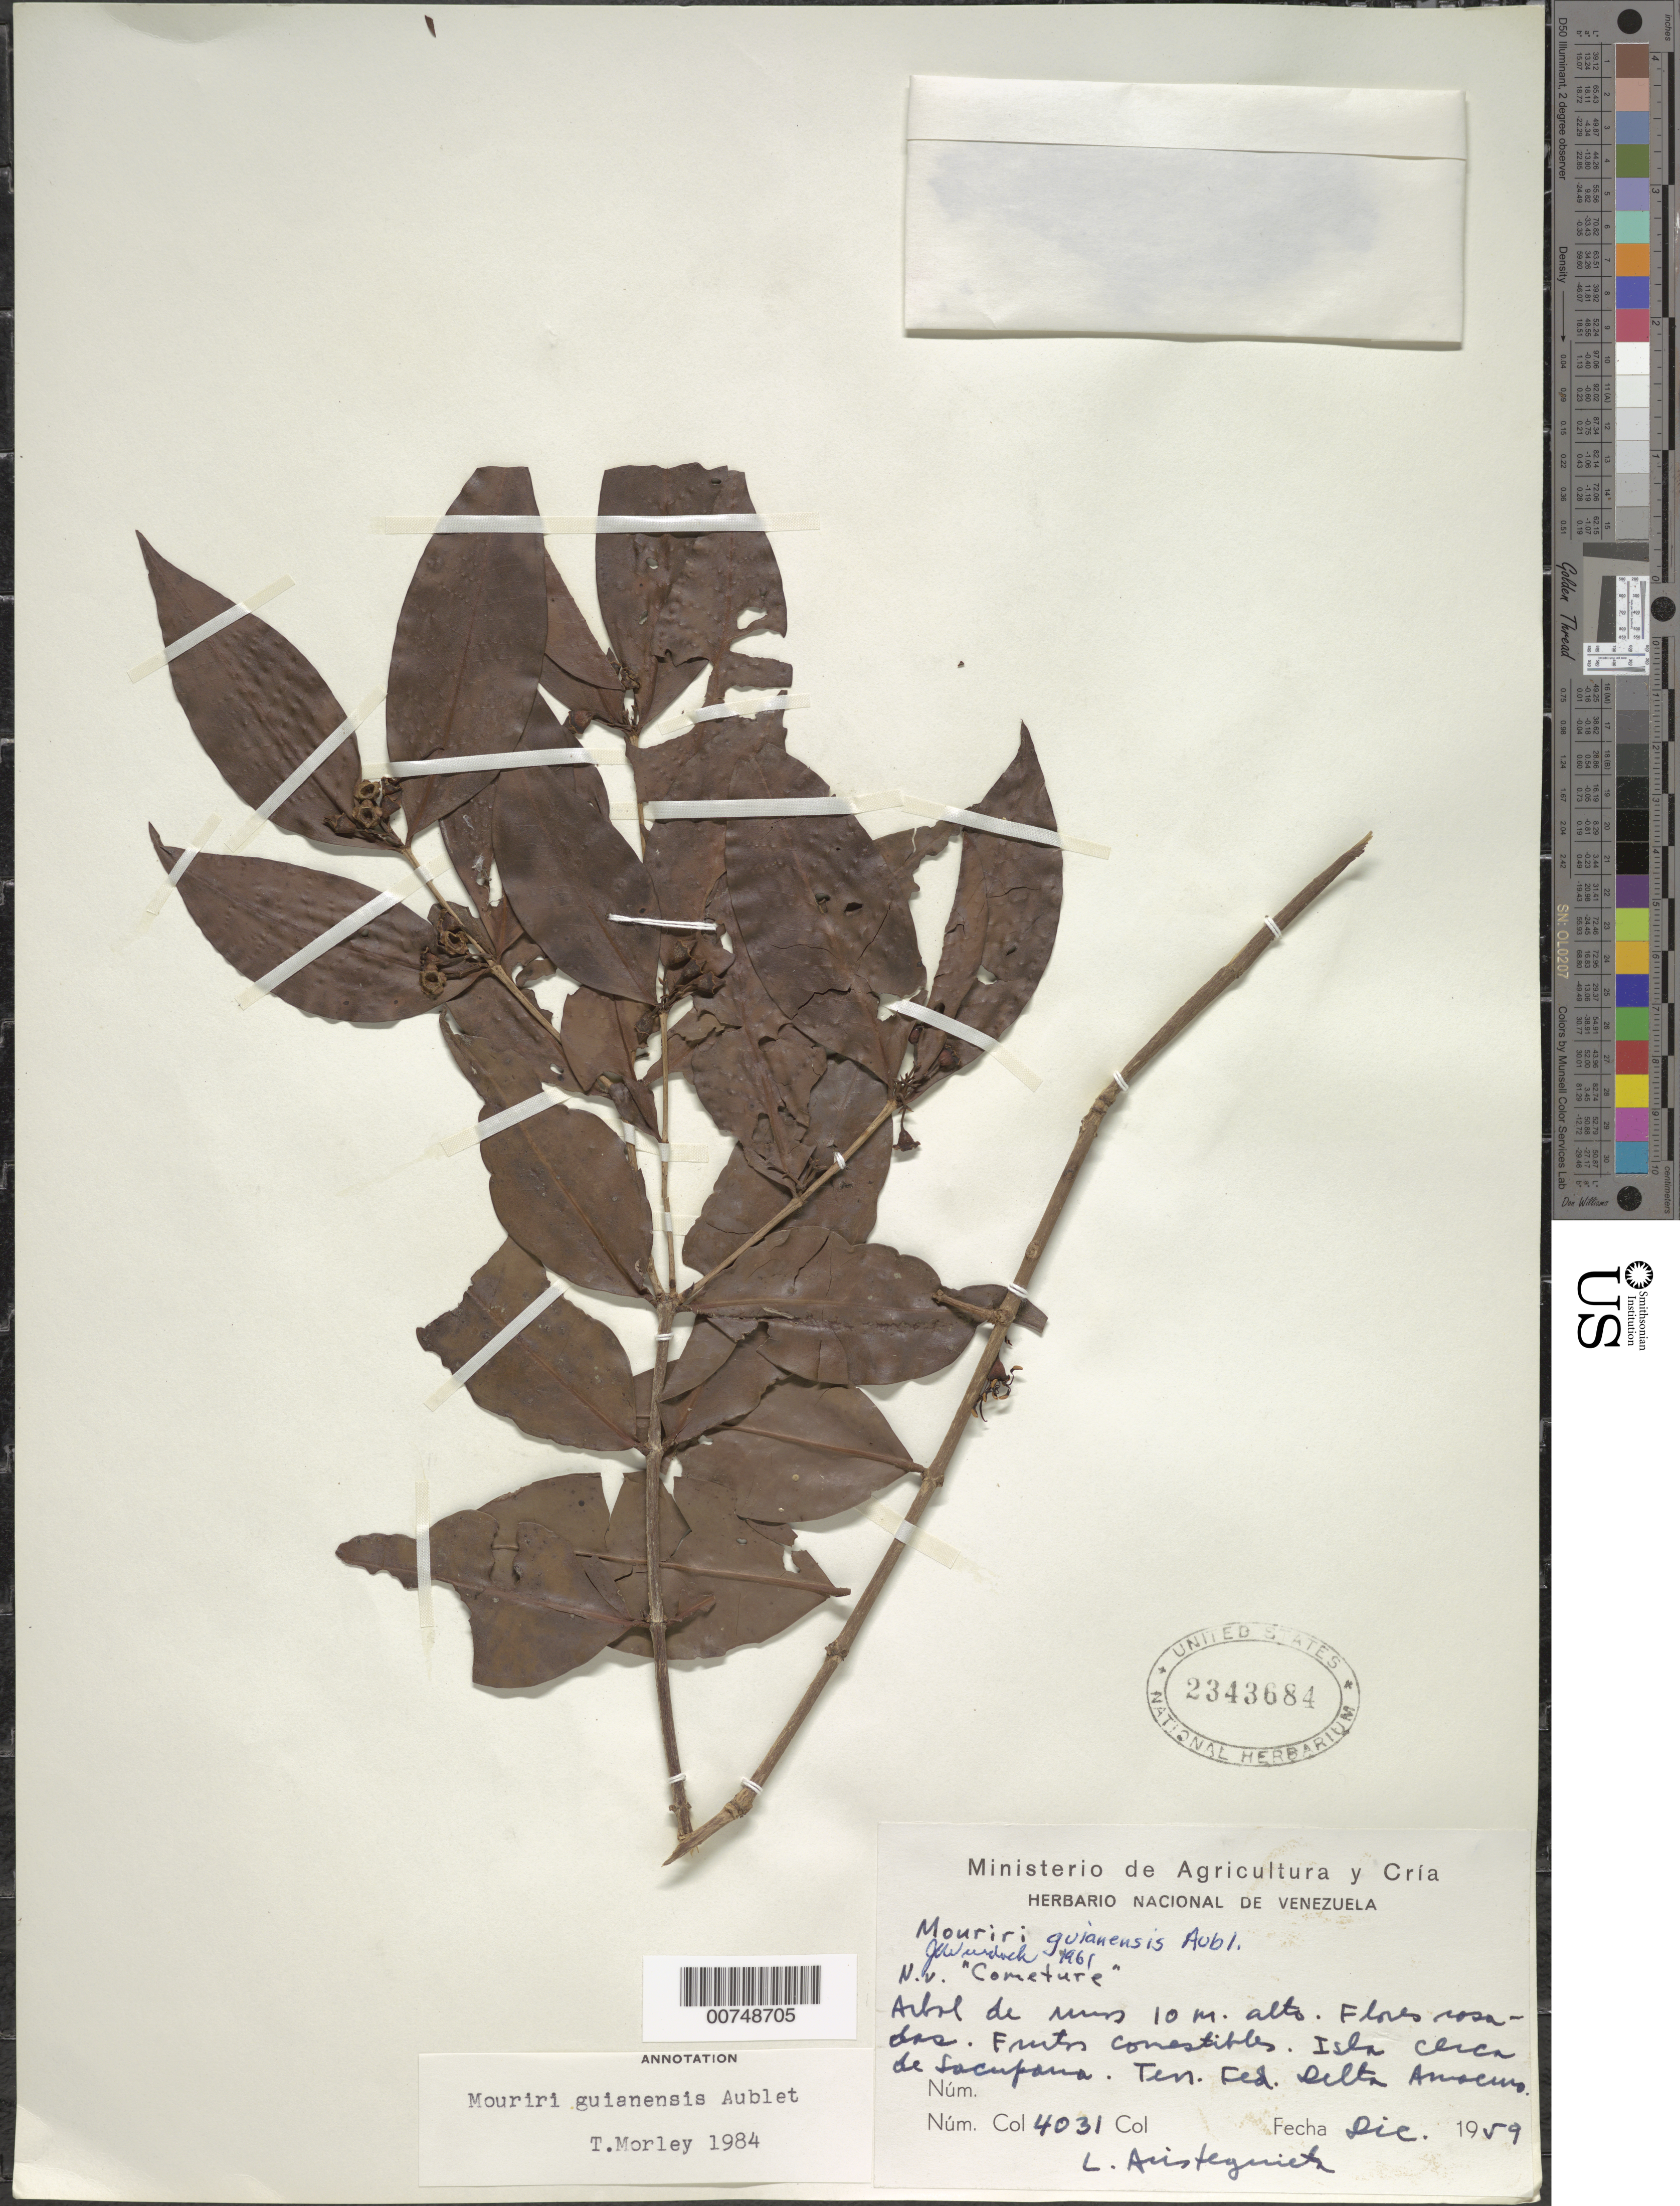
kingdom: Plantae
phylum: Tracheophyta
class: Magnoliopsida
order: Myrtales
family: Melastomataceae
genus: Mouriri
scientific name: Mouriri guianensis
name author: Aubl.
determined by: Moley, T.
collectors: L. Aristeguieta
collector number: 4031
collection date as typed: Dec-59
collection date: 1959-12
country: Venezuela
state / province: Delta Amacuro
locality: Isla cerca de Sacupana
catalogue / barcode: US 2343684